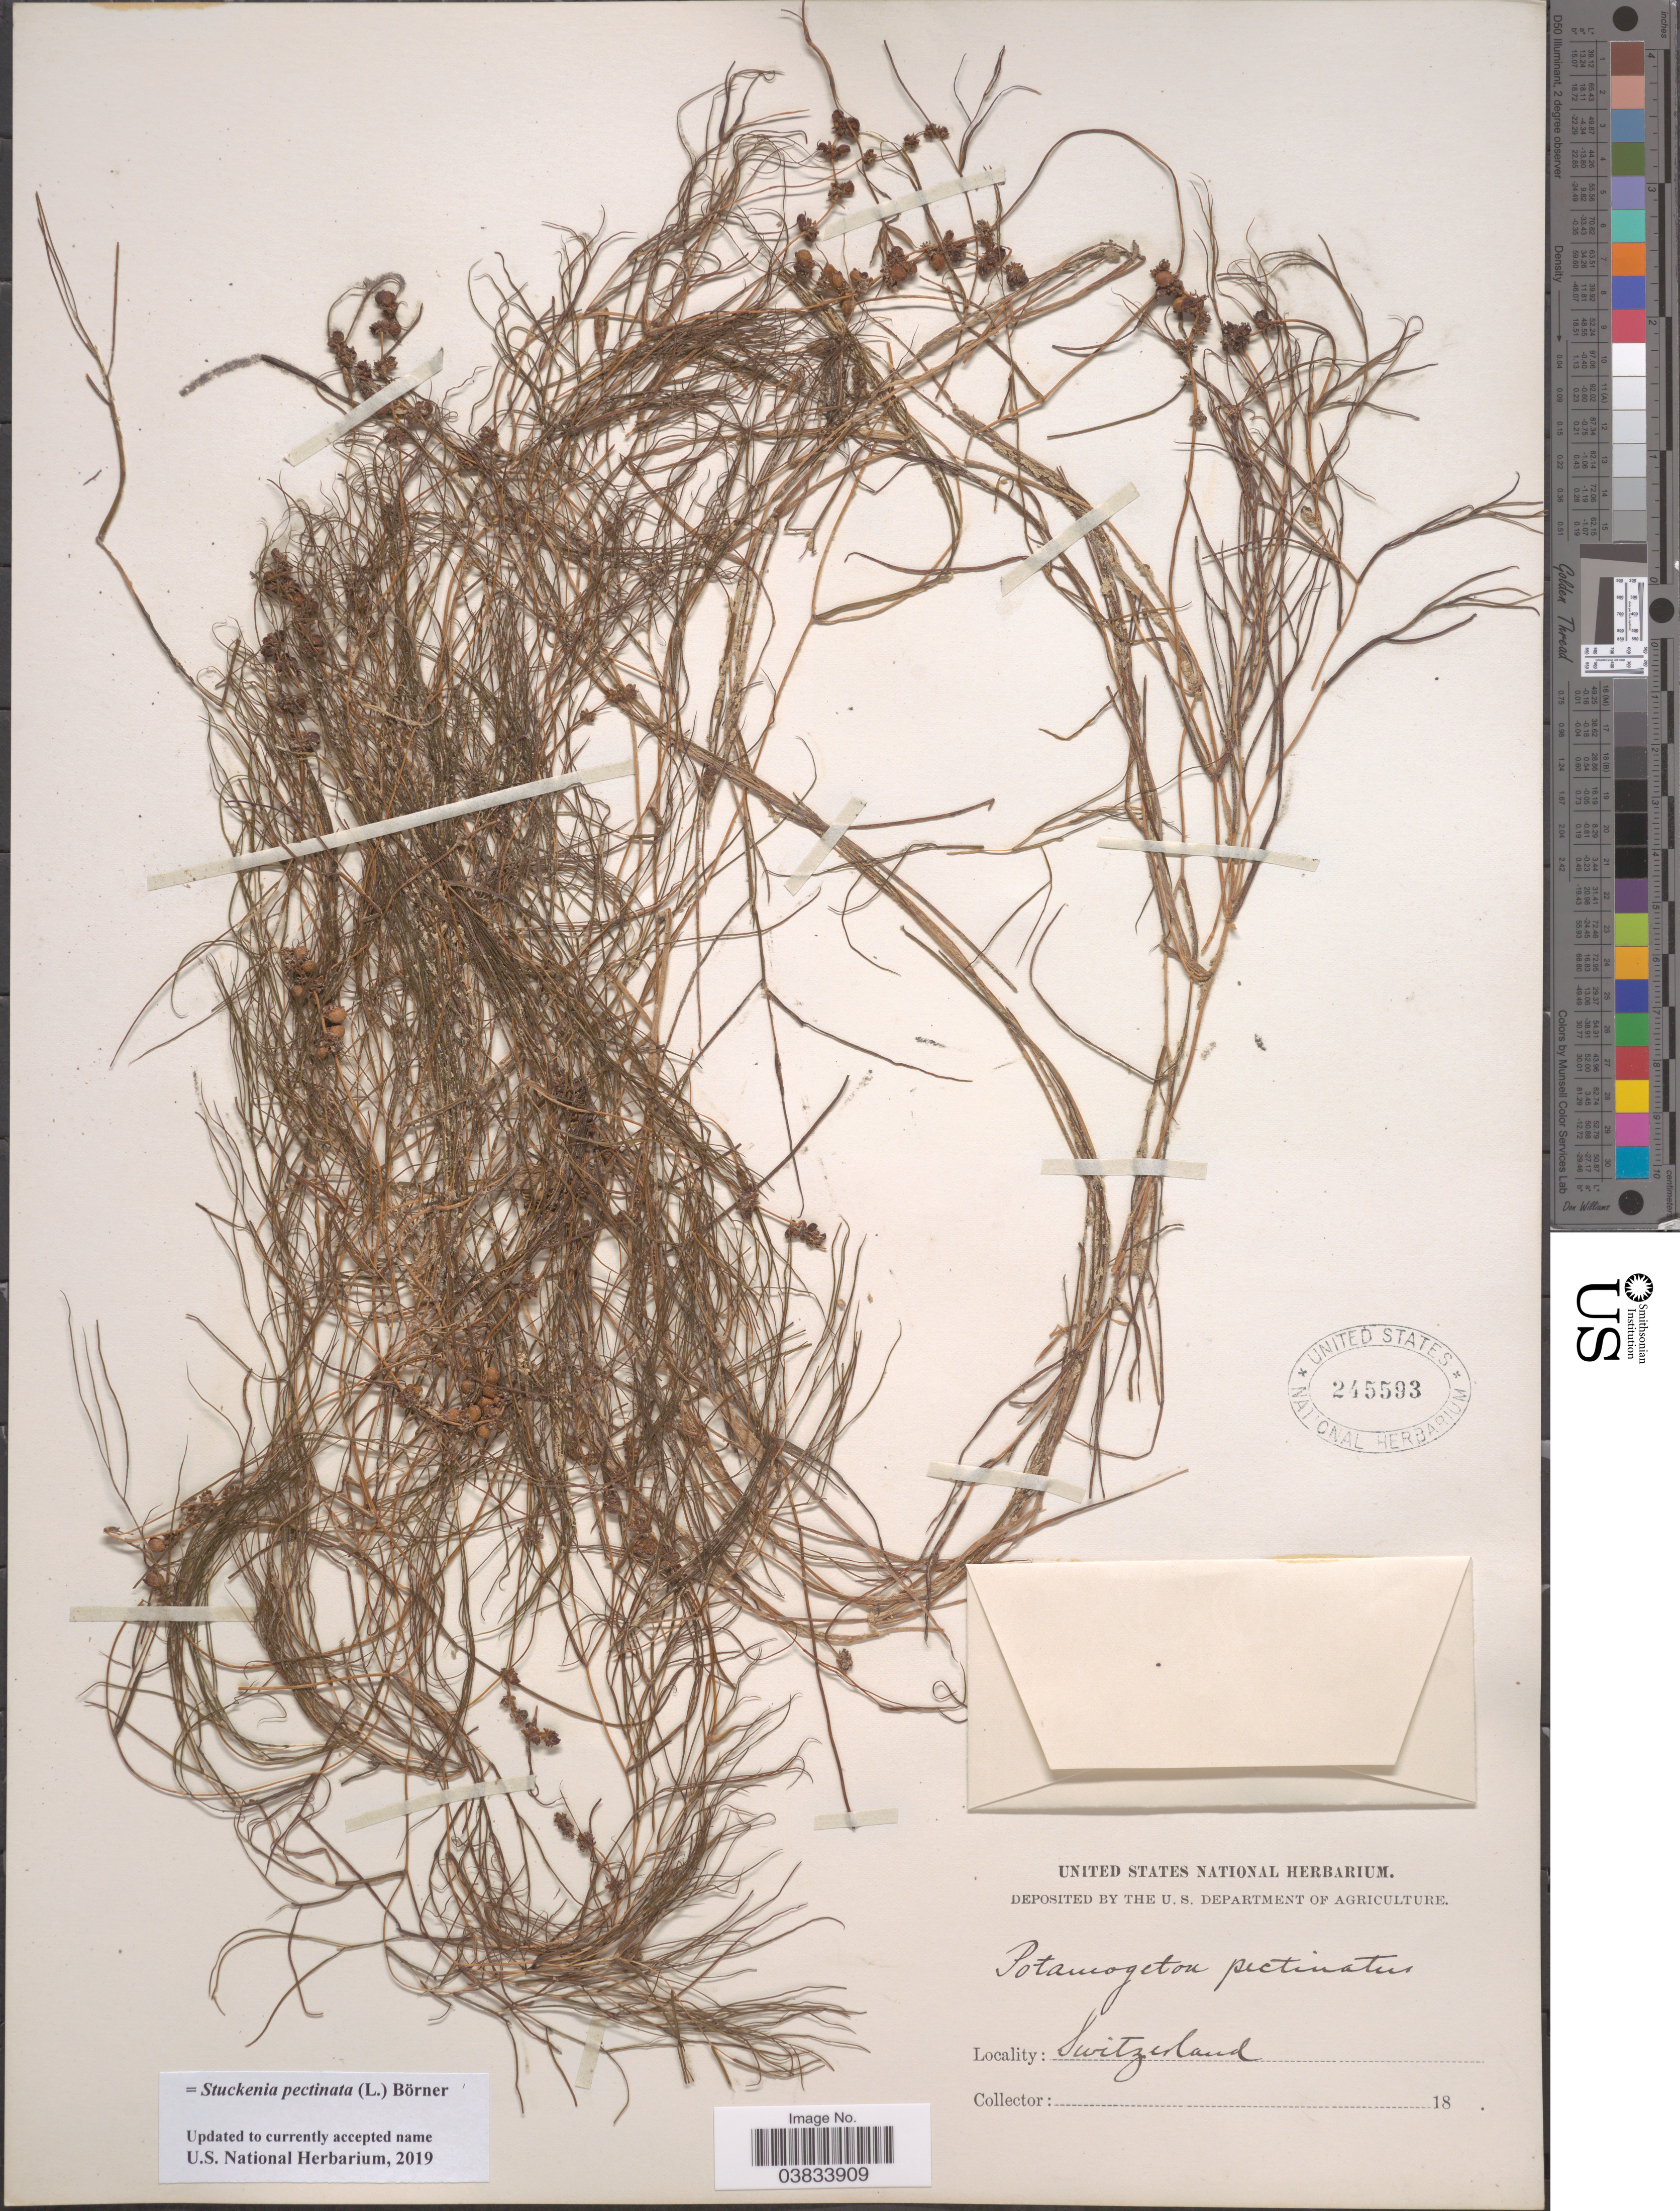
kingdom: Plantae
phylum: Tracheophyta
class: Liliopsida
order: Alismatales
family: Potamogetonaceae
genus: Stuckenia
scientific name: Stuckenia pectinata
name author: (L.) Börner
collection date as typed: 18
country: Switzerland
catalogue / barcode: US 245593